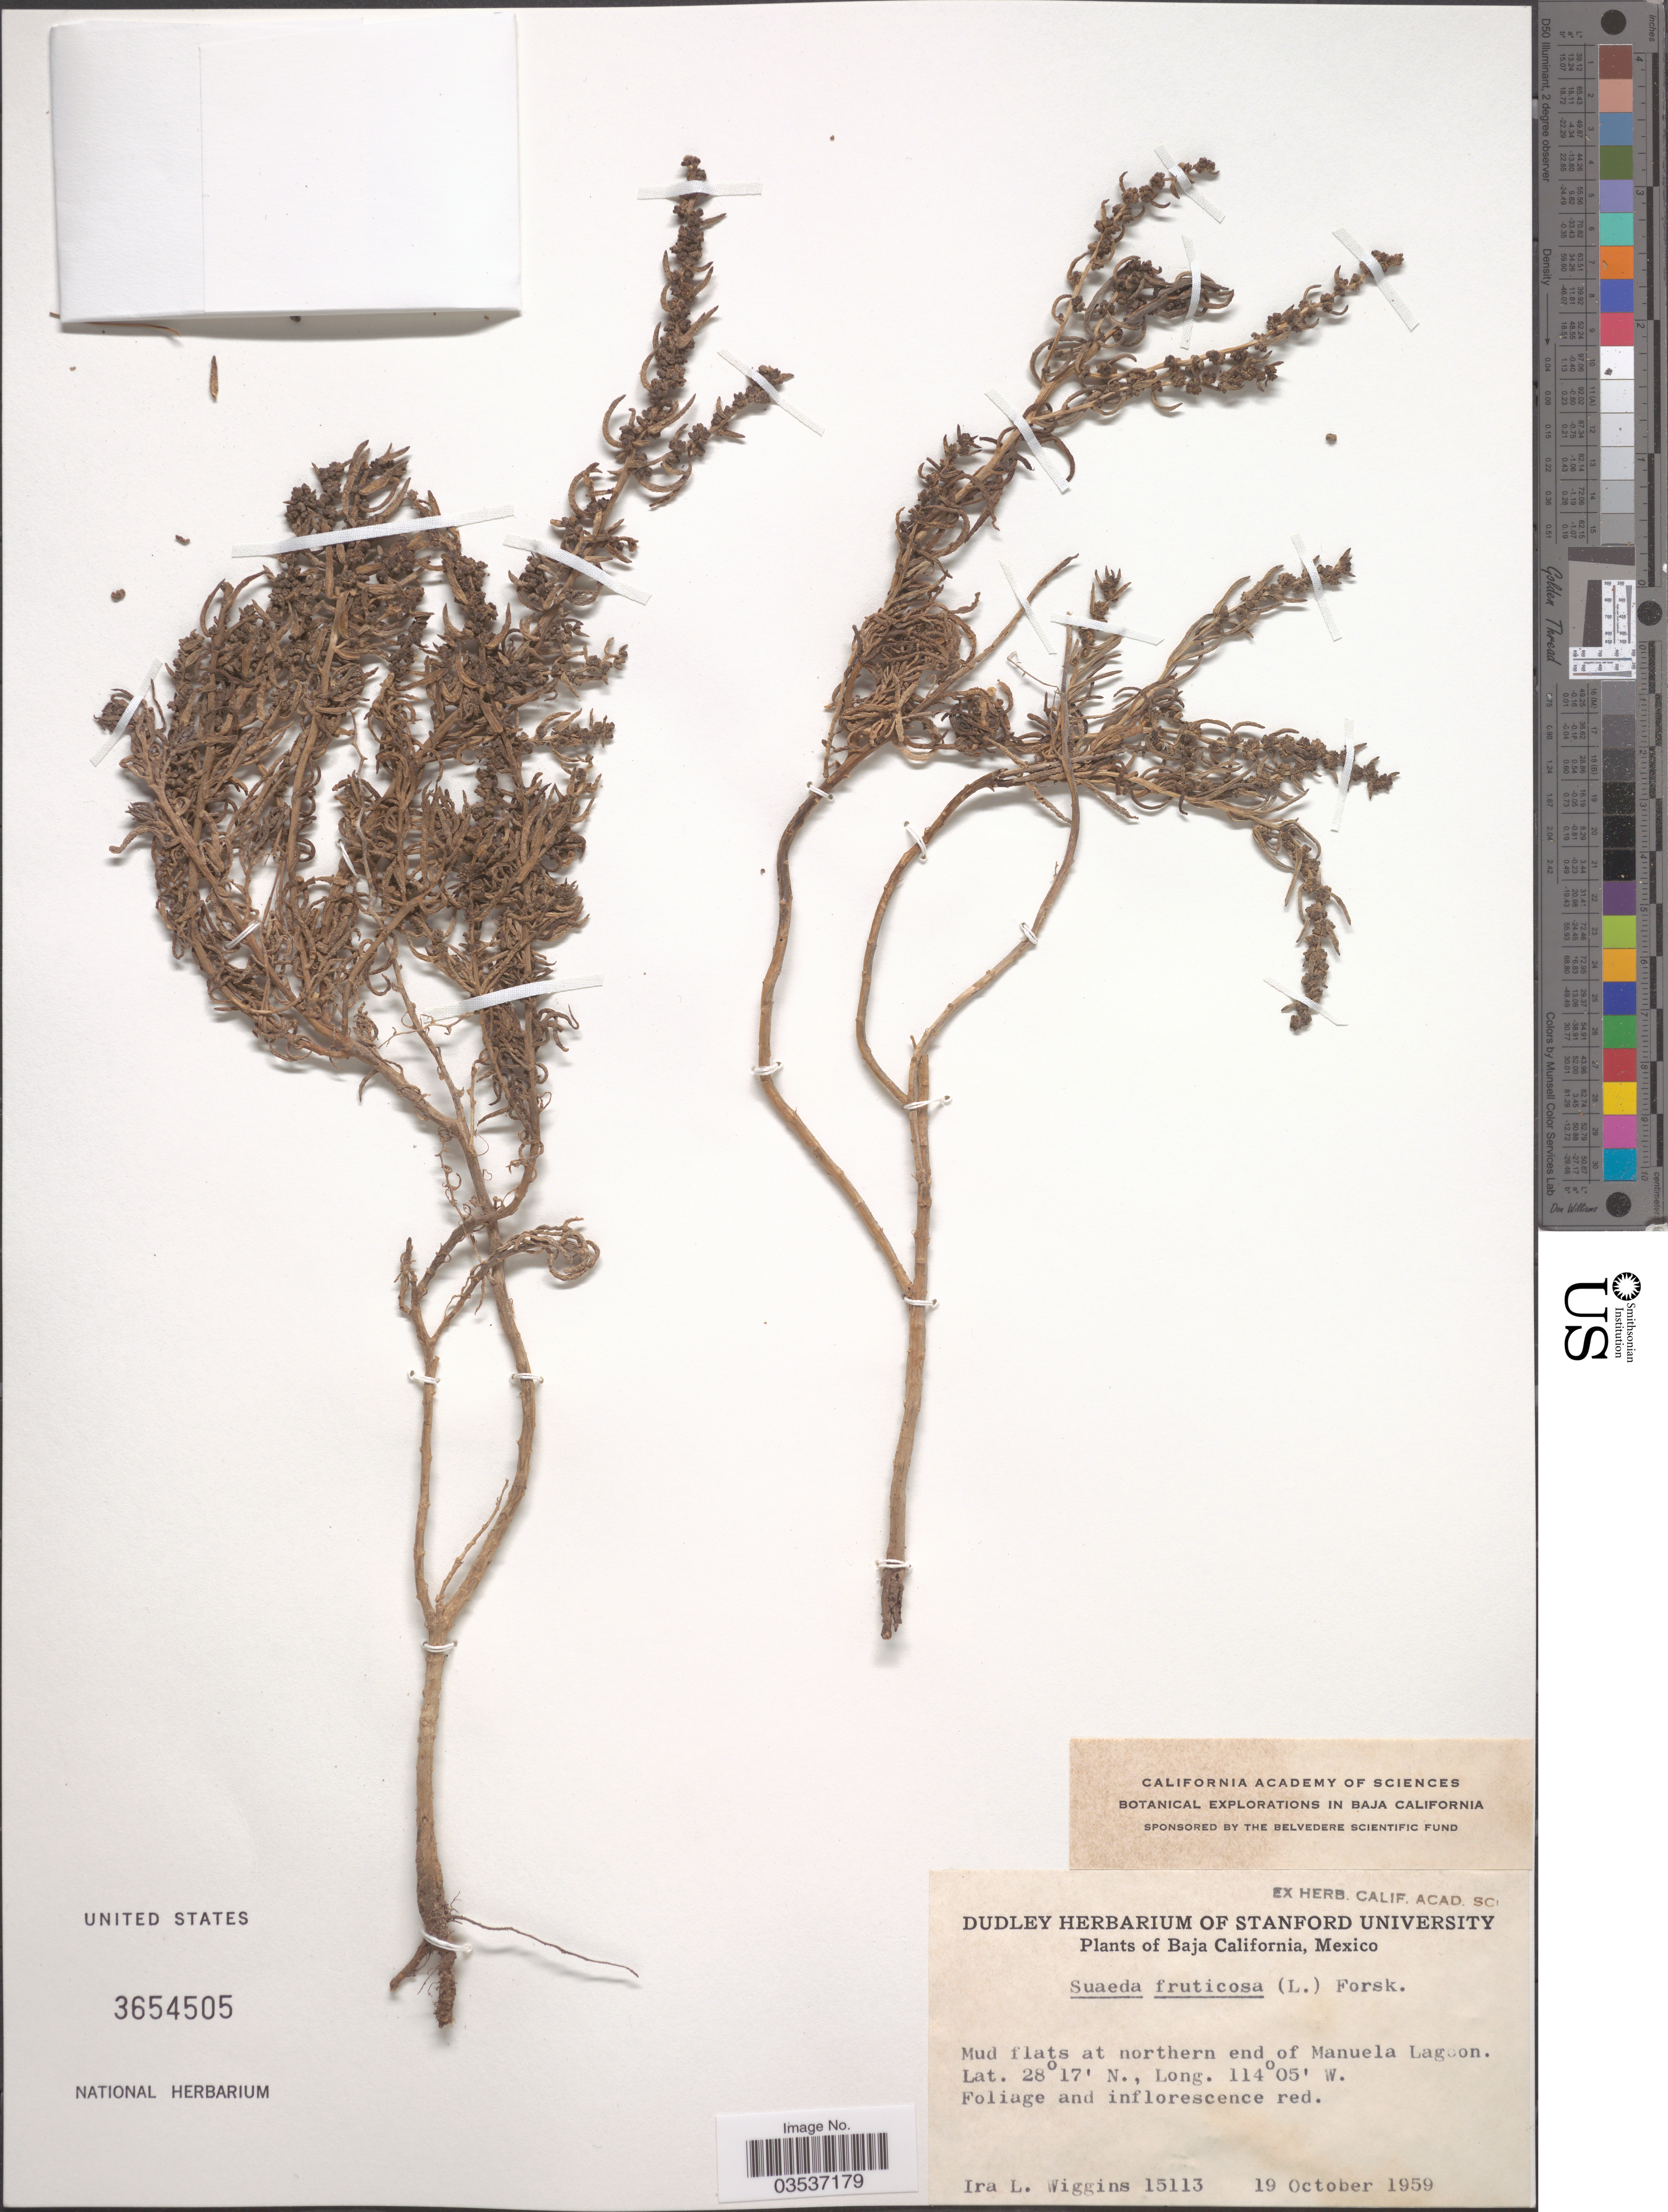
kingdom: Plantae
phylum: Tracheophyta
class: Magnoliopsida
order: Caryophyllales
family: Amaranthaceae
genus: Suaeda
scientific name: Suaeda esteroa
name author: Ferren & S.A. Whitmore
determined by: Ferren, Wayne R.; Schenk, H.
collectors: I. L. Wiggins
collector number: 15113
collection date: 1959-10-19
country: Mexico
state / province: Baja California Norte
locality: At northern end of Manuela Lagoon.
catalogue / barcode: US 3654505